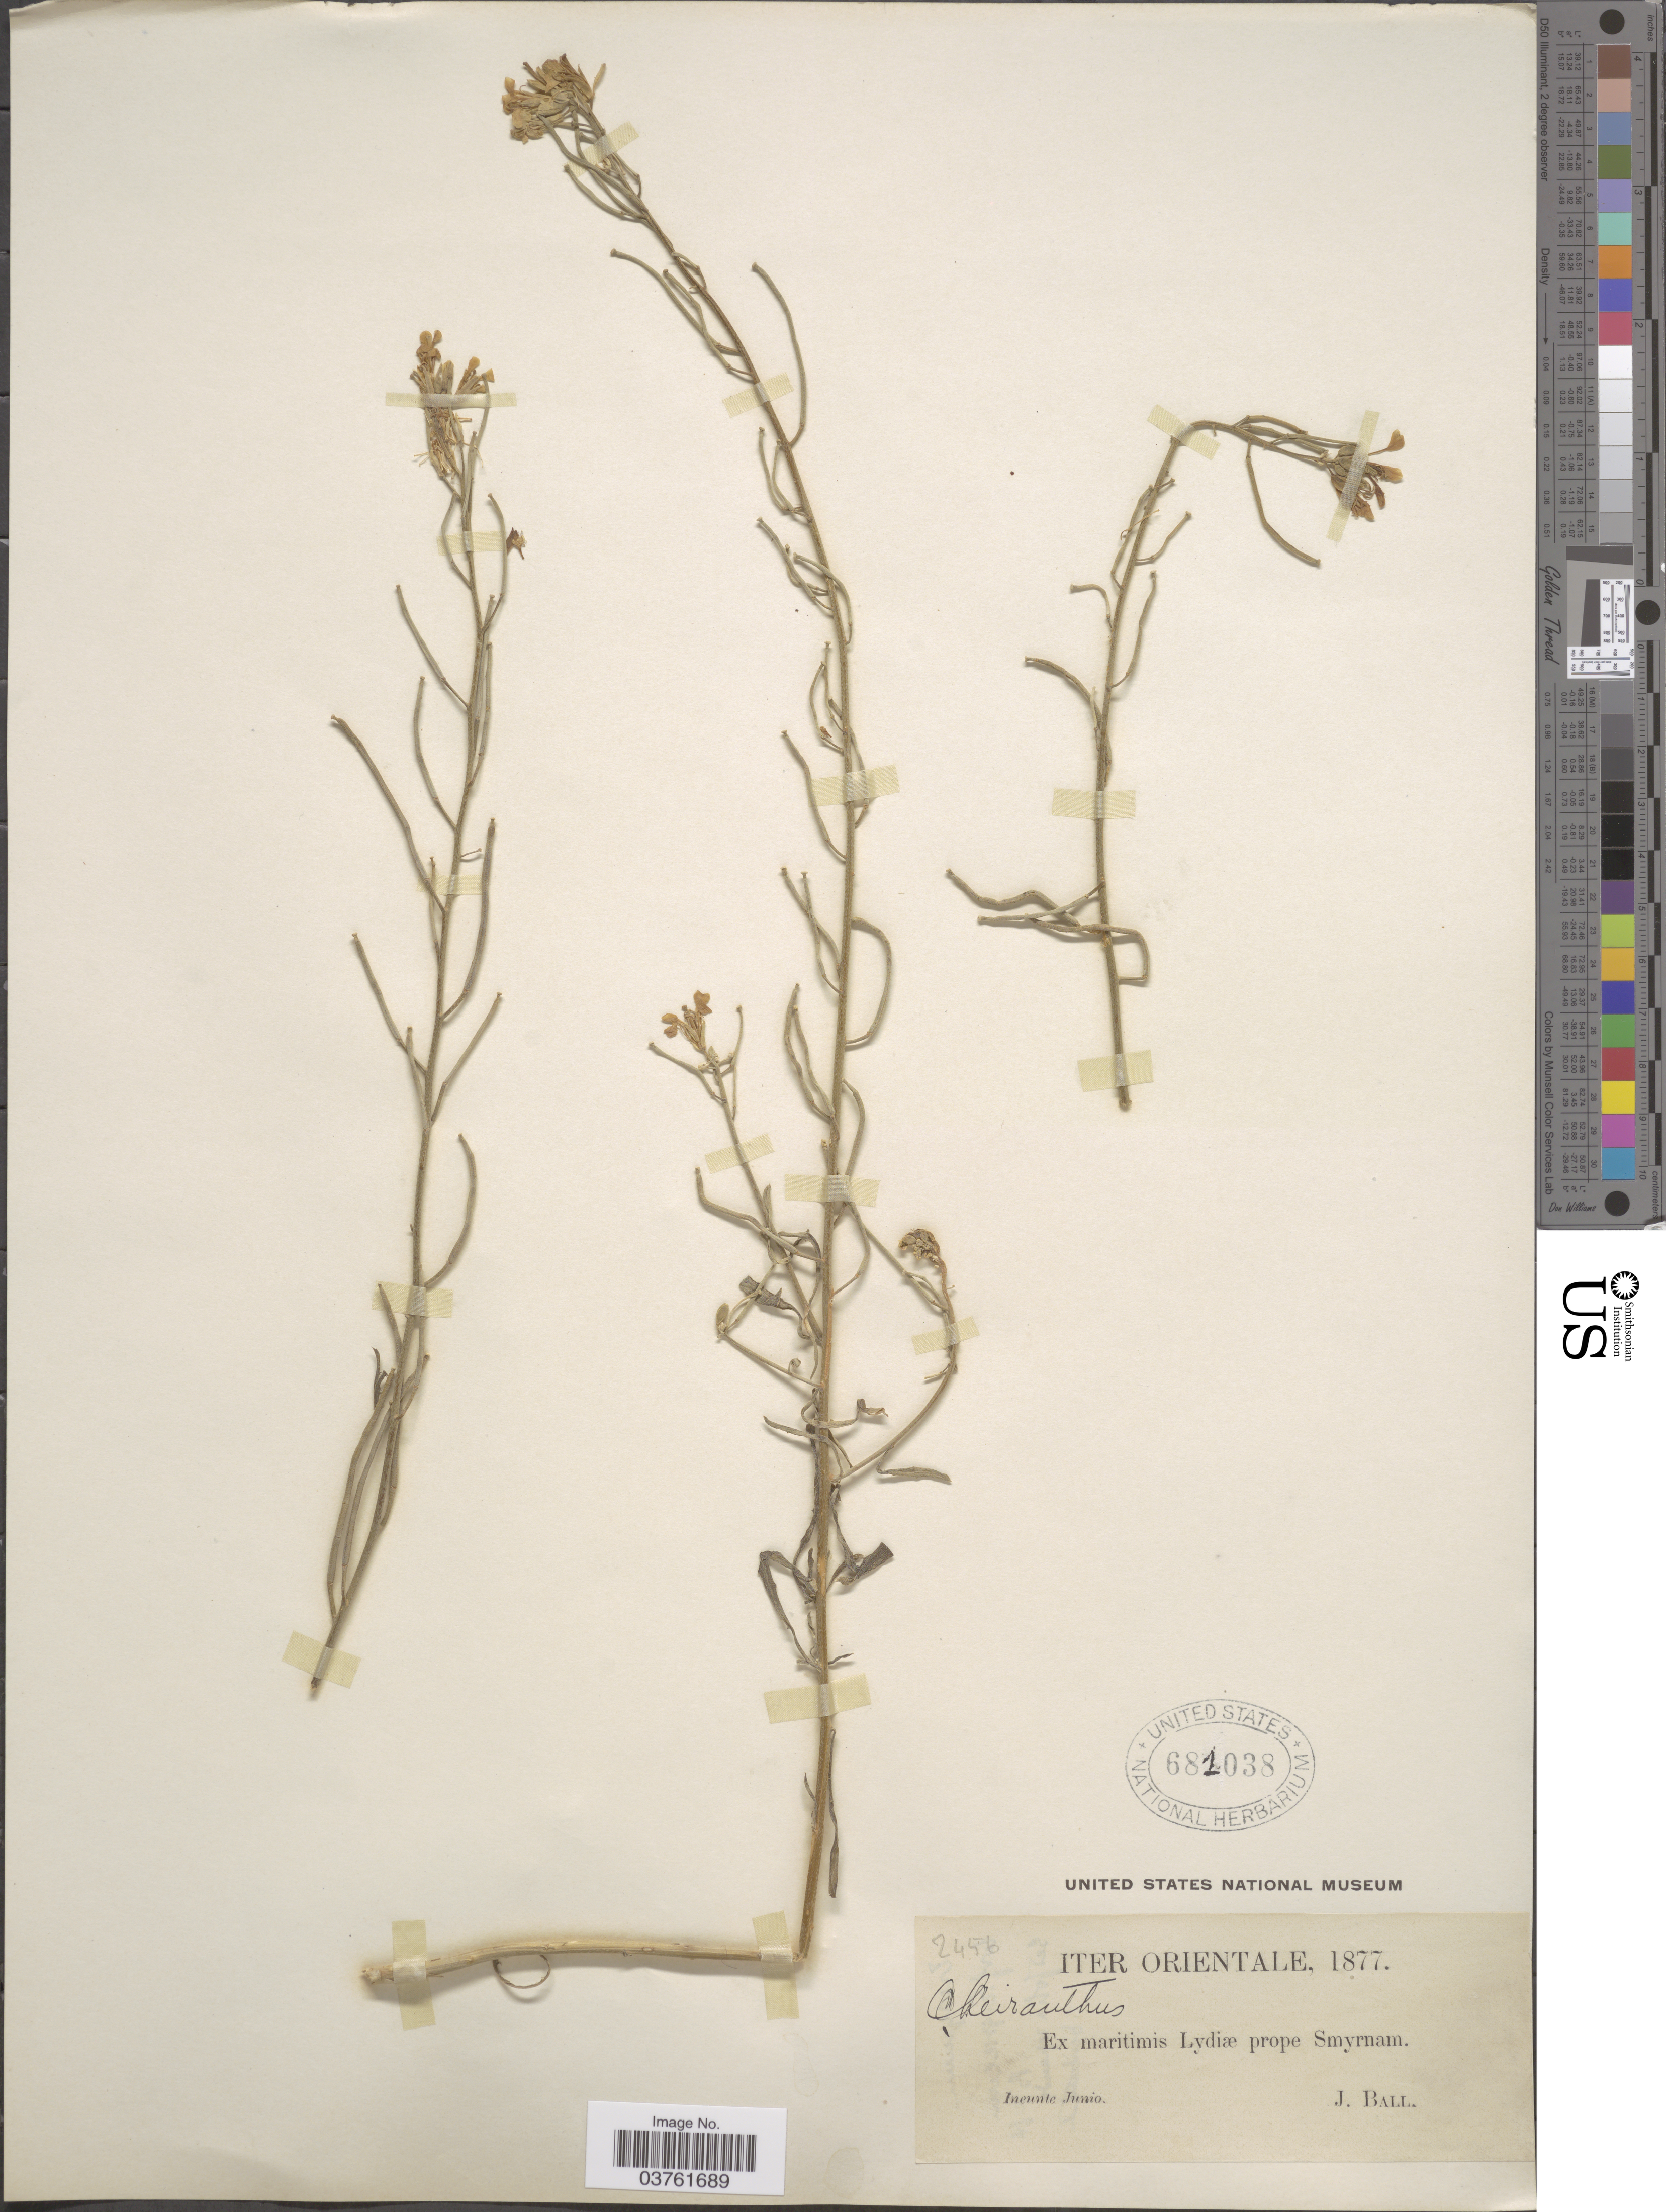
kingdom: Plantae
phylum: Tracheophyta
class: Magnoliopsida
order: Brassicales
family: Brassicaceae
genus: Cheiranthus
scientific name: Cheiranthus sp.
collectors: J. Ball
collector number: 2456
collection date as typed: Inuente Junio 1877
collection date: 1877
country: Turkey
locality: Iter Orientale. Ex maritimis Lydiæ prope Smyrnam.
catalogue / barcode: US 681038